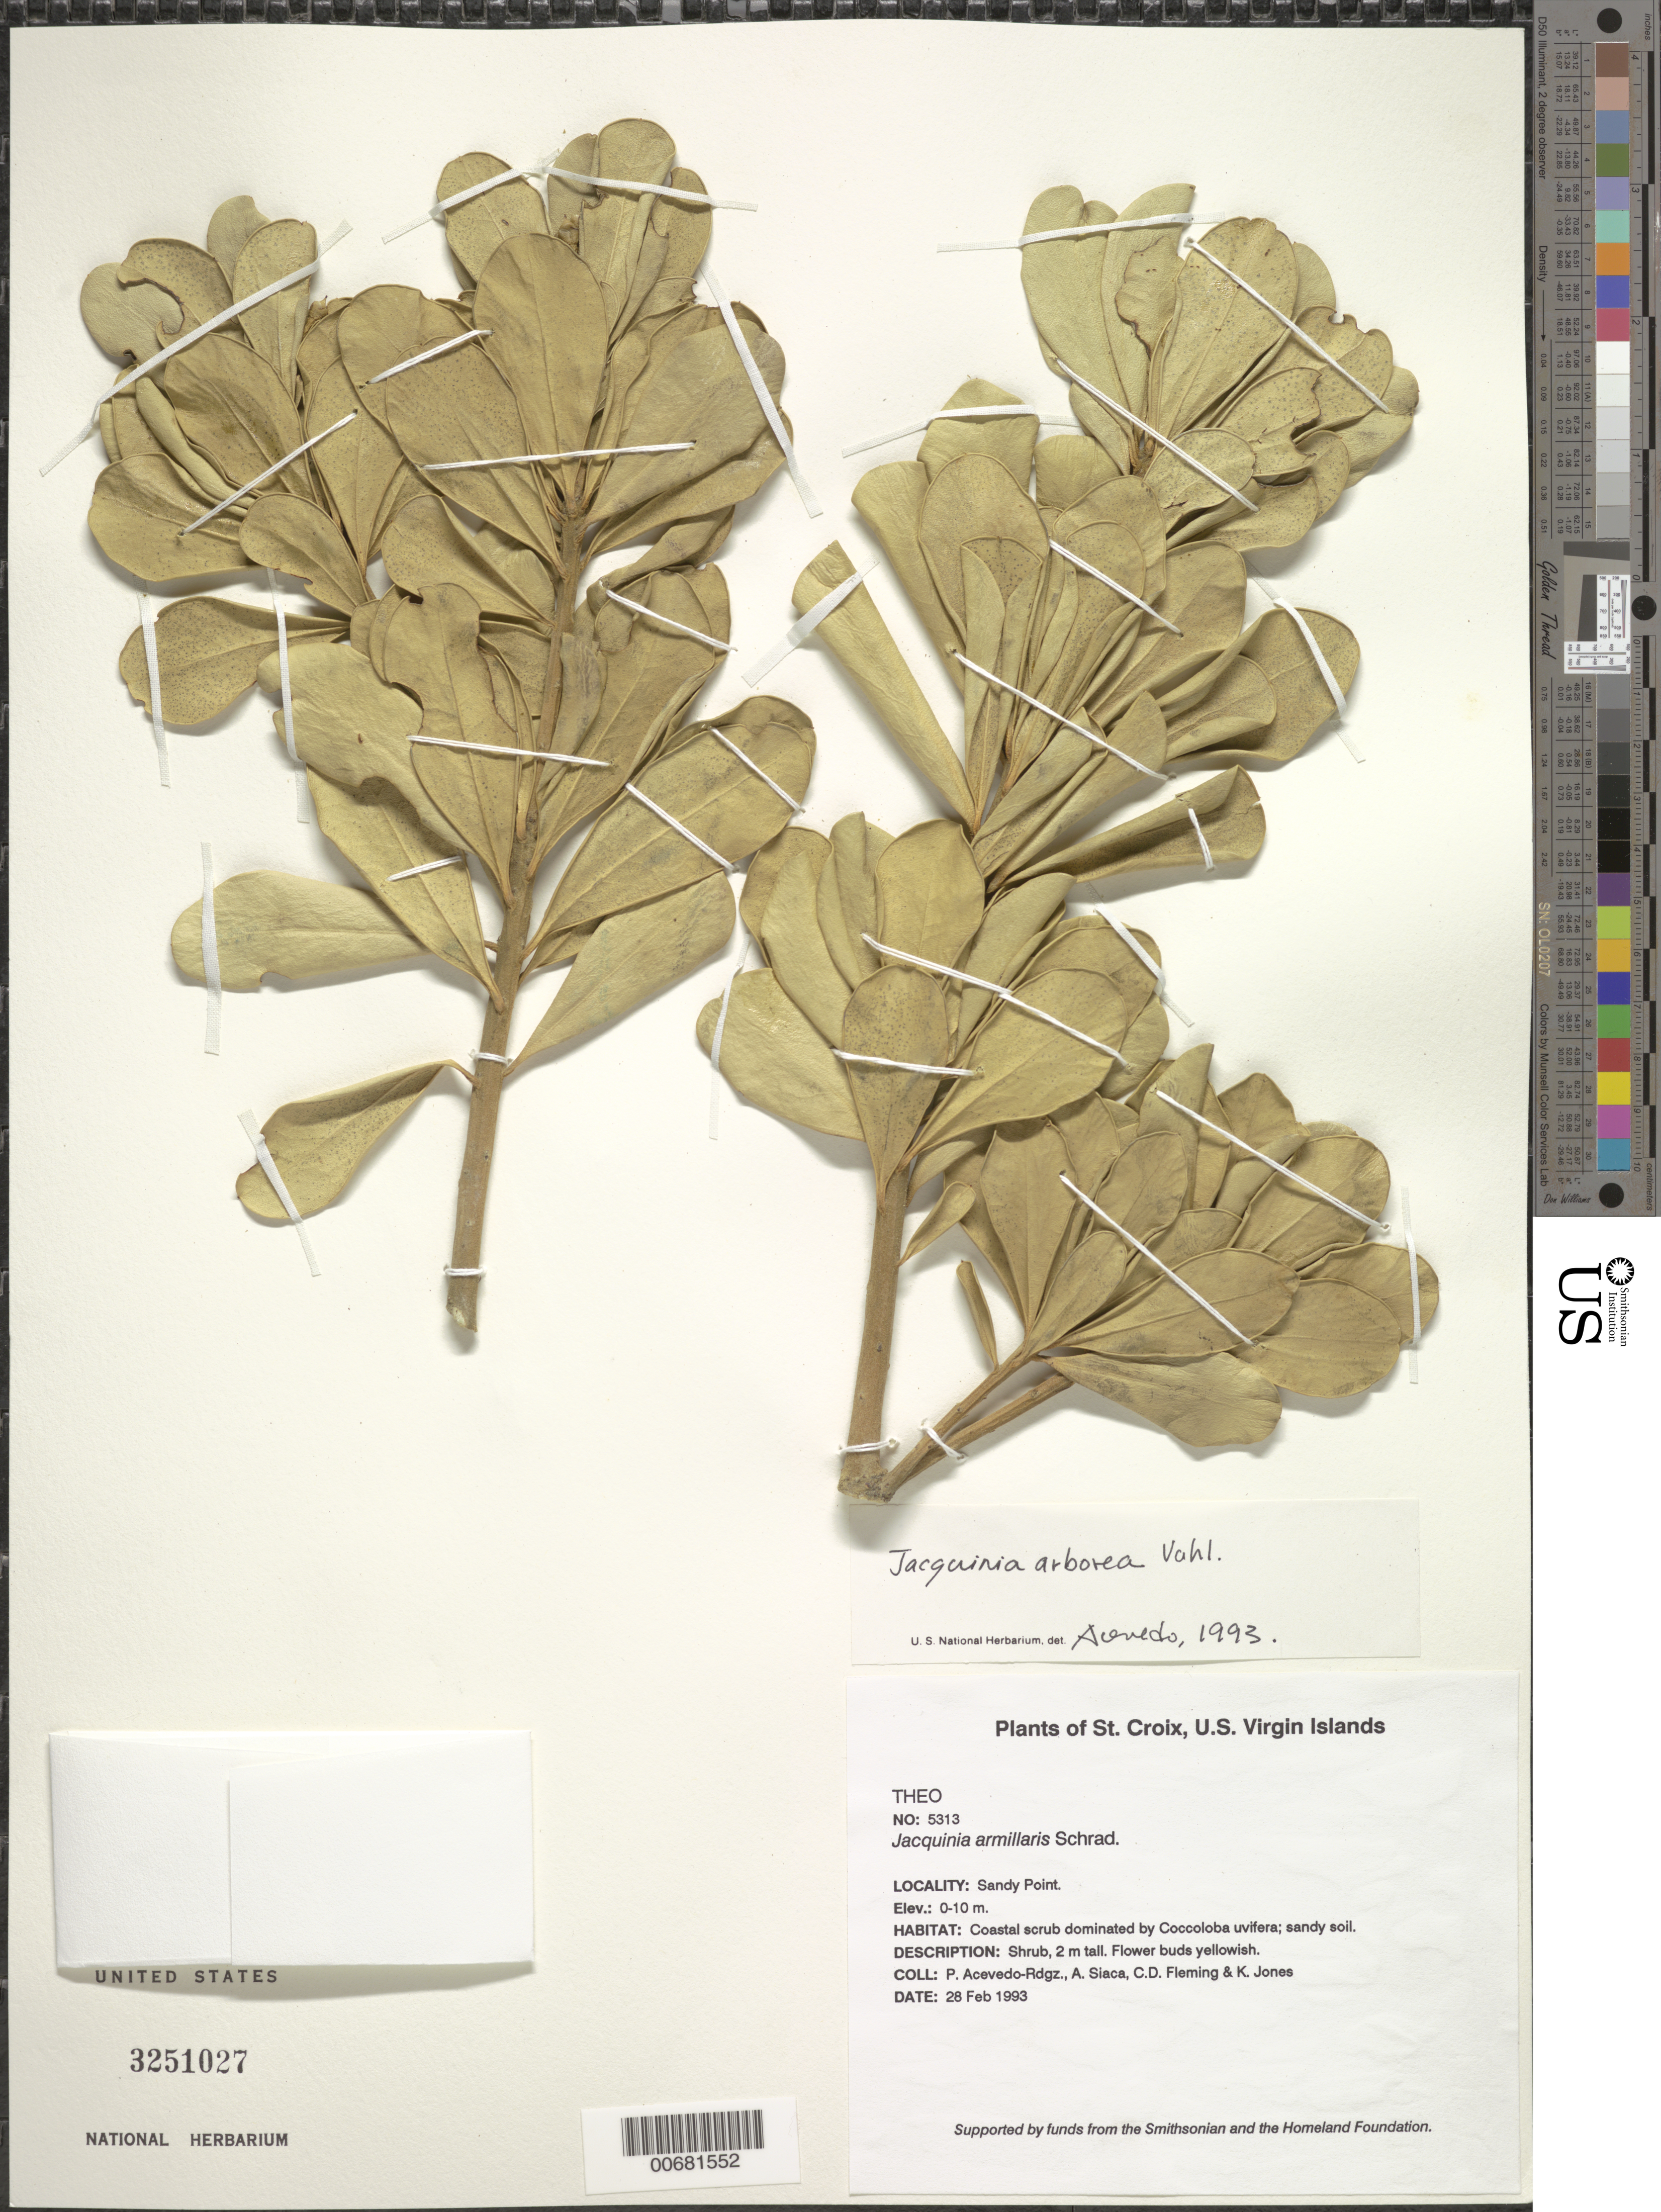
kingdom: Plantae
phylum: Tracheophyta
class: Magnoliopsida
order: Ericales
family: Primulaceae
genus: Jacquinia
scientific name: Jacquinia arborea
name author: Vahl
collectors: P. Acevedo-Rodr., A. Siaca, C. Fleming & K. Jones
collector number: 5313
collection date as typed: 28 Feb 1993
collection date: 1993-02-28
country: U.S. Virgin Islands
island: St. Croix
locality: Sandy Point.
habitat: Coastal scrub dominated by Coccoloba uvifera; sandy soil.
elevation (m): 0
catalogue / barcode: US 3251027